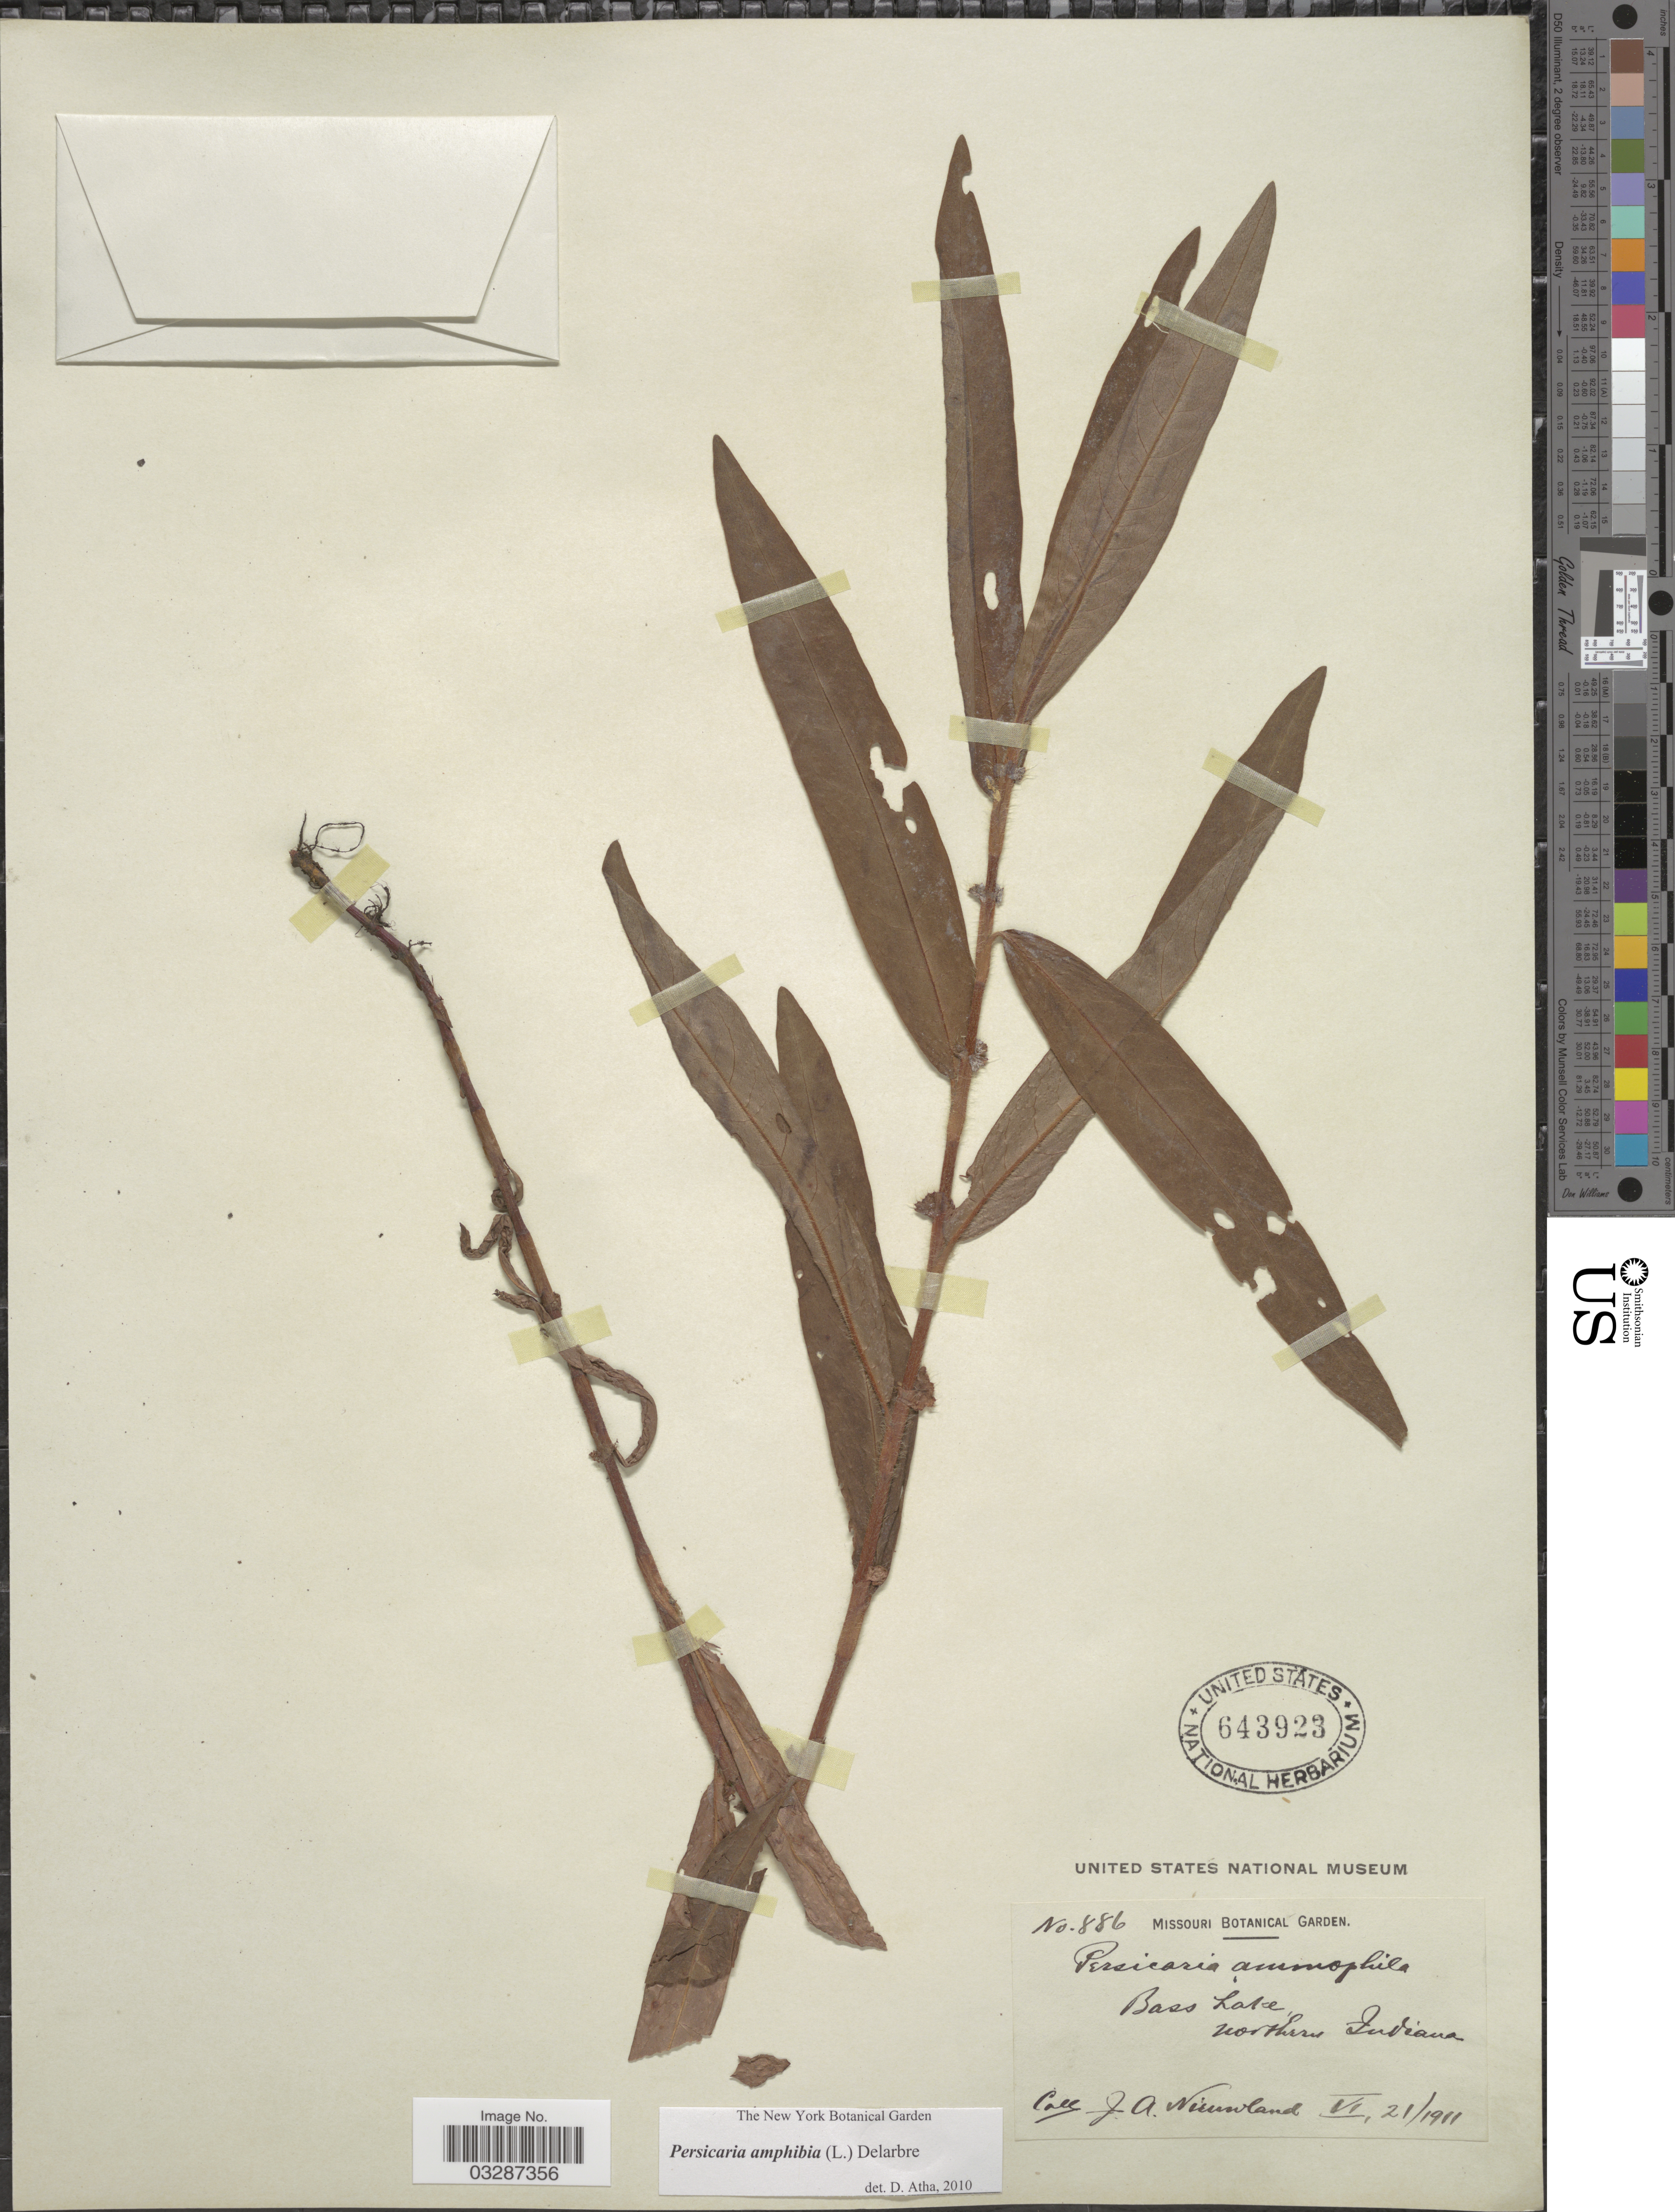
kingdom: Plantae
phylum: Tracheophyta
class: Magnoliopsida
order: Caryophyllales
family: Polygonaceae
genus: Persicaria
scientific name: Persicaria amphibia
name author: (L.) Delarbre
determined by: Atha, D. E.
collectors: J. A. Nieuwland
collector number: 886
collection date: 1911-06-21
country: United States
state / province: Indiana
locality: Bass Lake, northern Indiana.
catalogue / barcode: US 643923